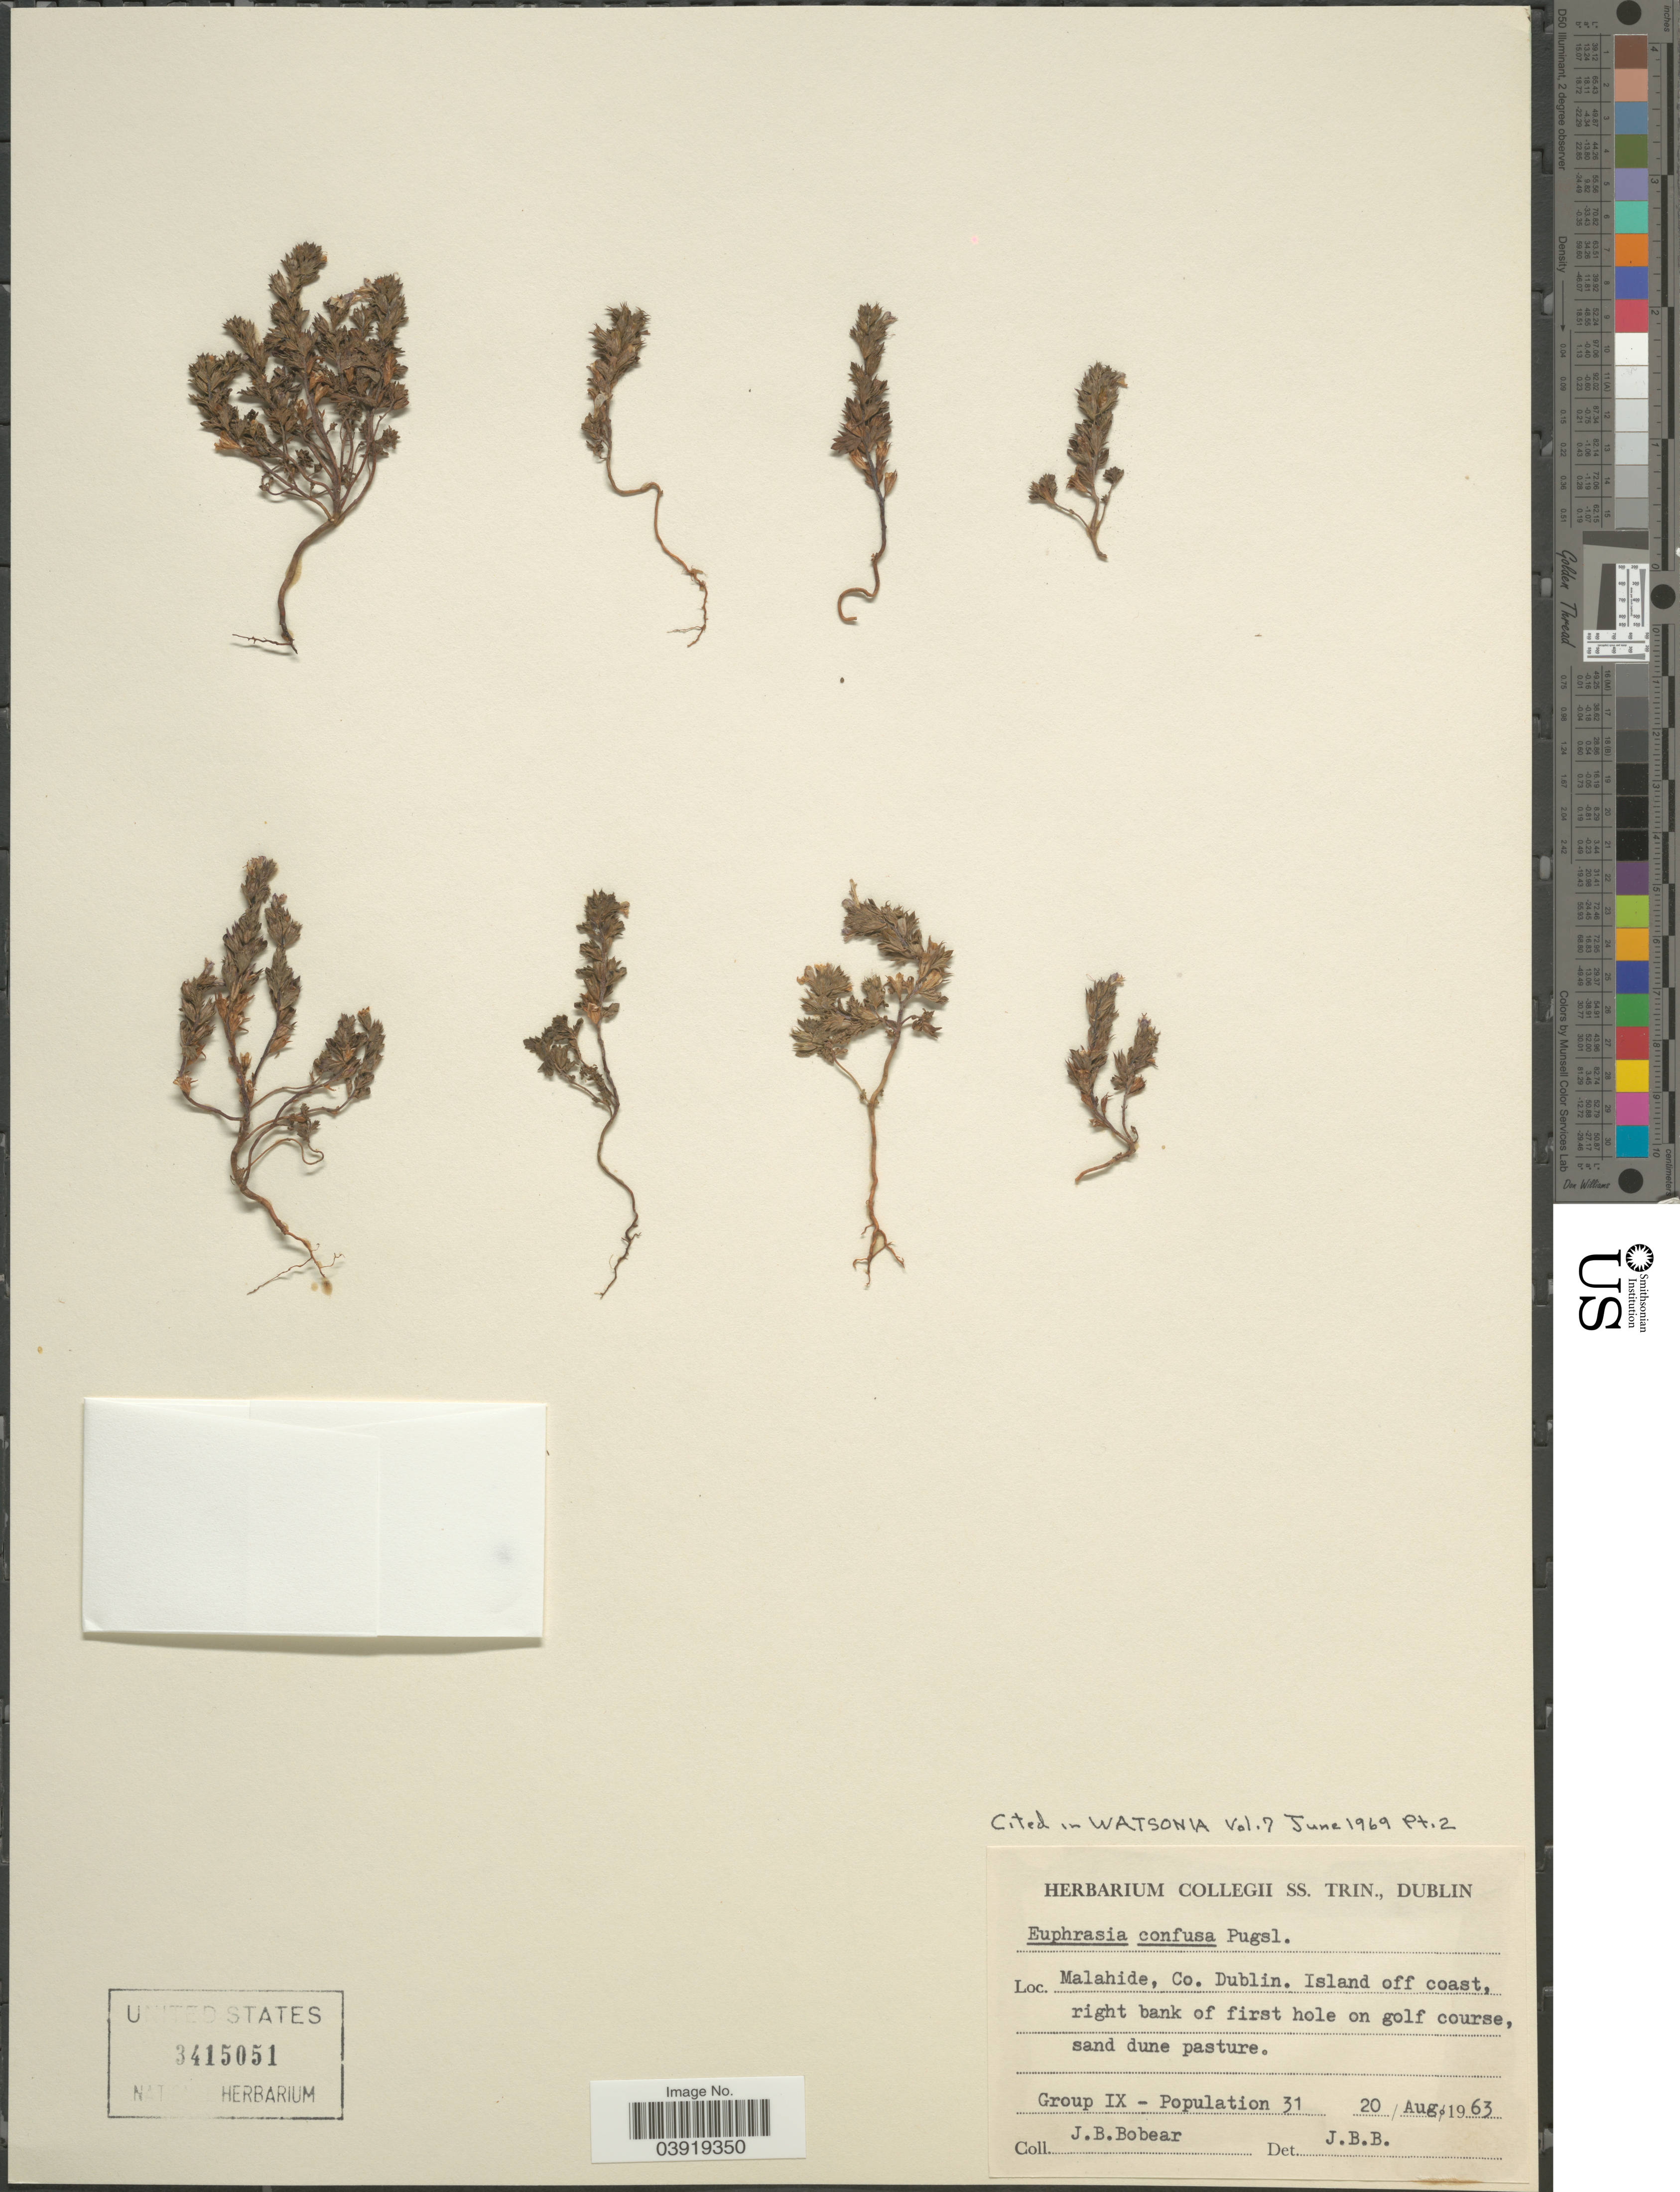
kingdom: Plantae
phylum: Tracheophyta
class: Magnoliopsida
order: Lamiales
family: Orobanchaceae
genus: Euphrasia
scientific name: Euphrasia confusa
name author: Sennen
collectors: J. Bobear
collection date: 1963-08-20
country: Ireland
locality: Malahide, Co. Dublin. Island off coast, right bank of first hole on golf course.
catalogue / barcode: US 3415051